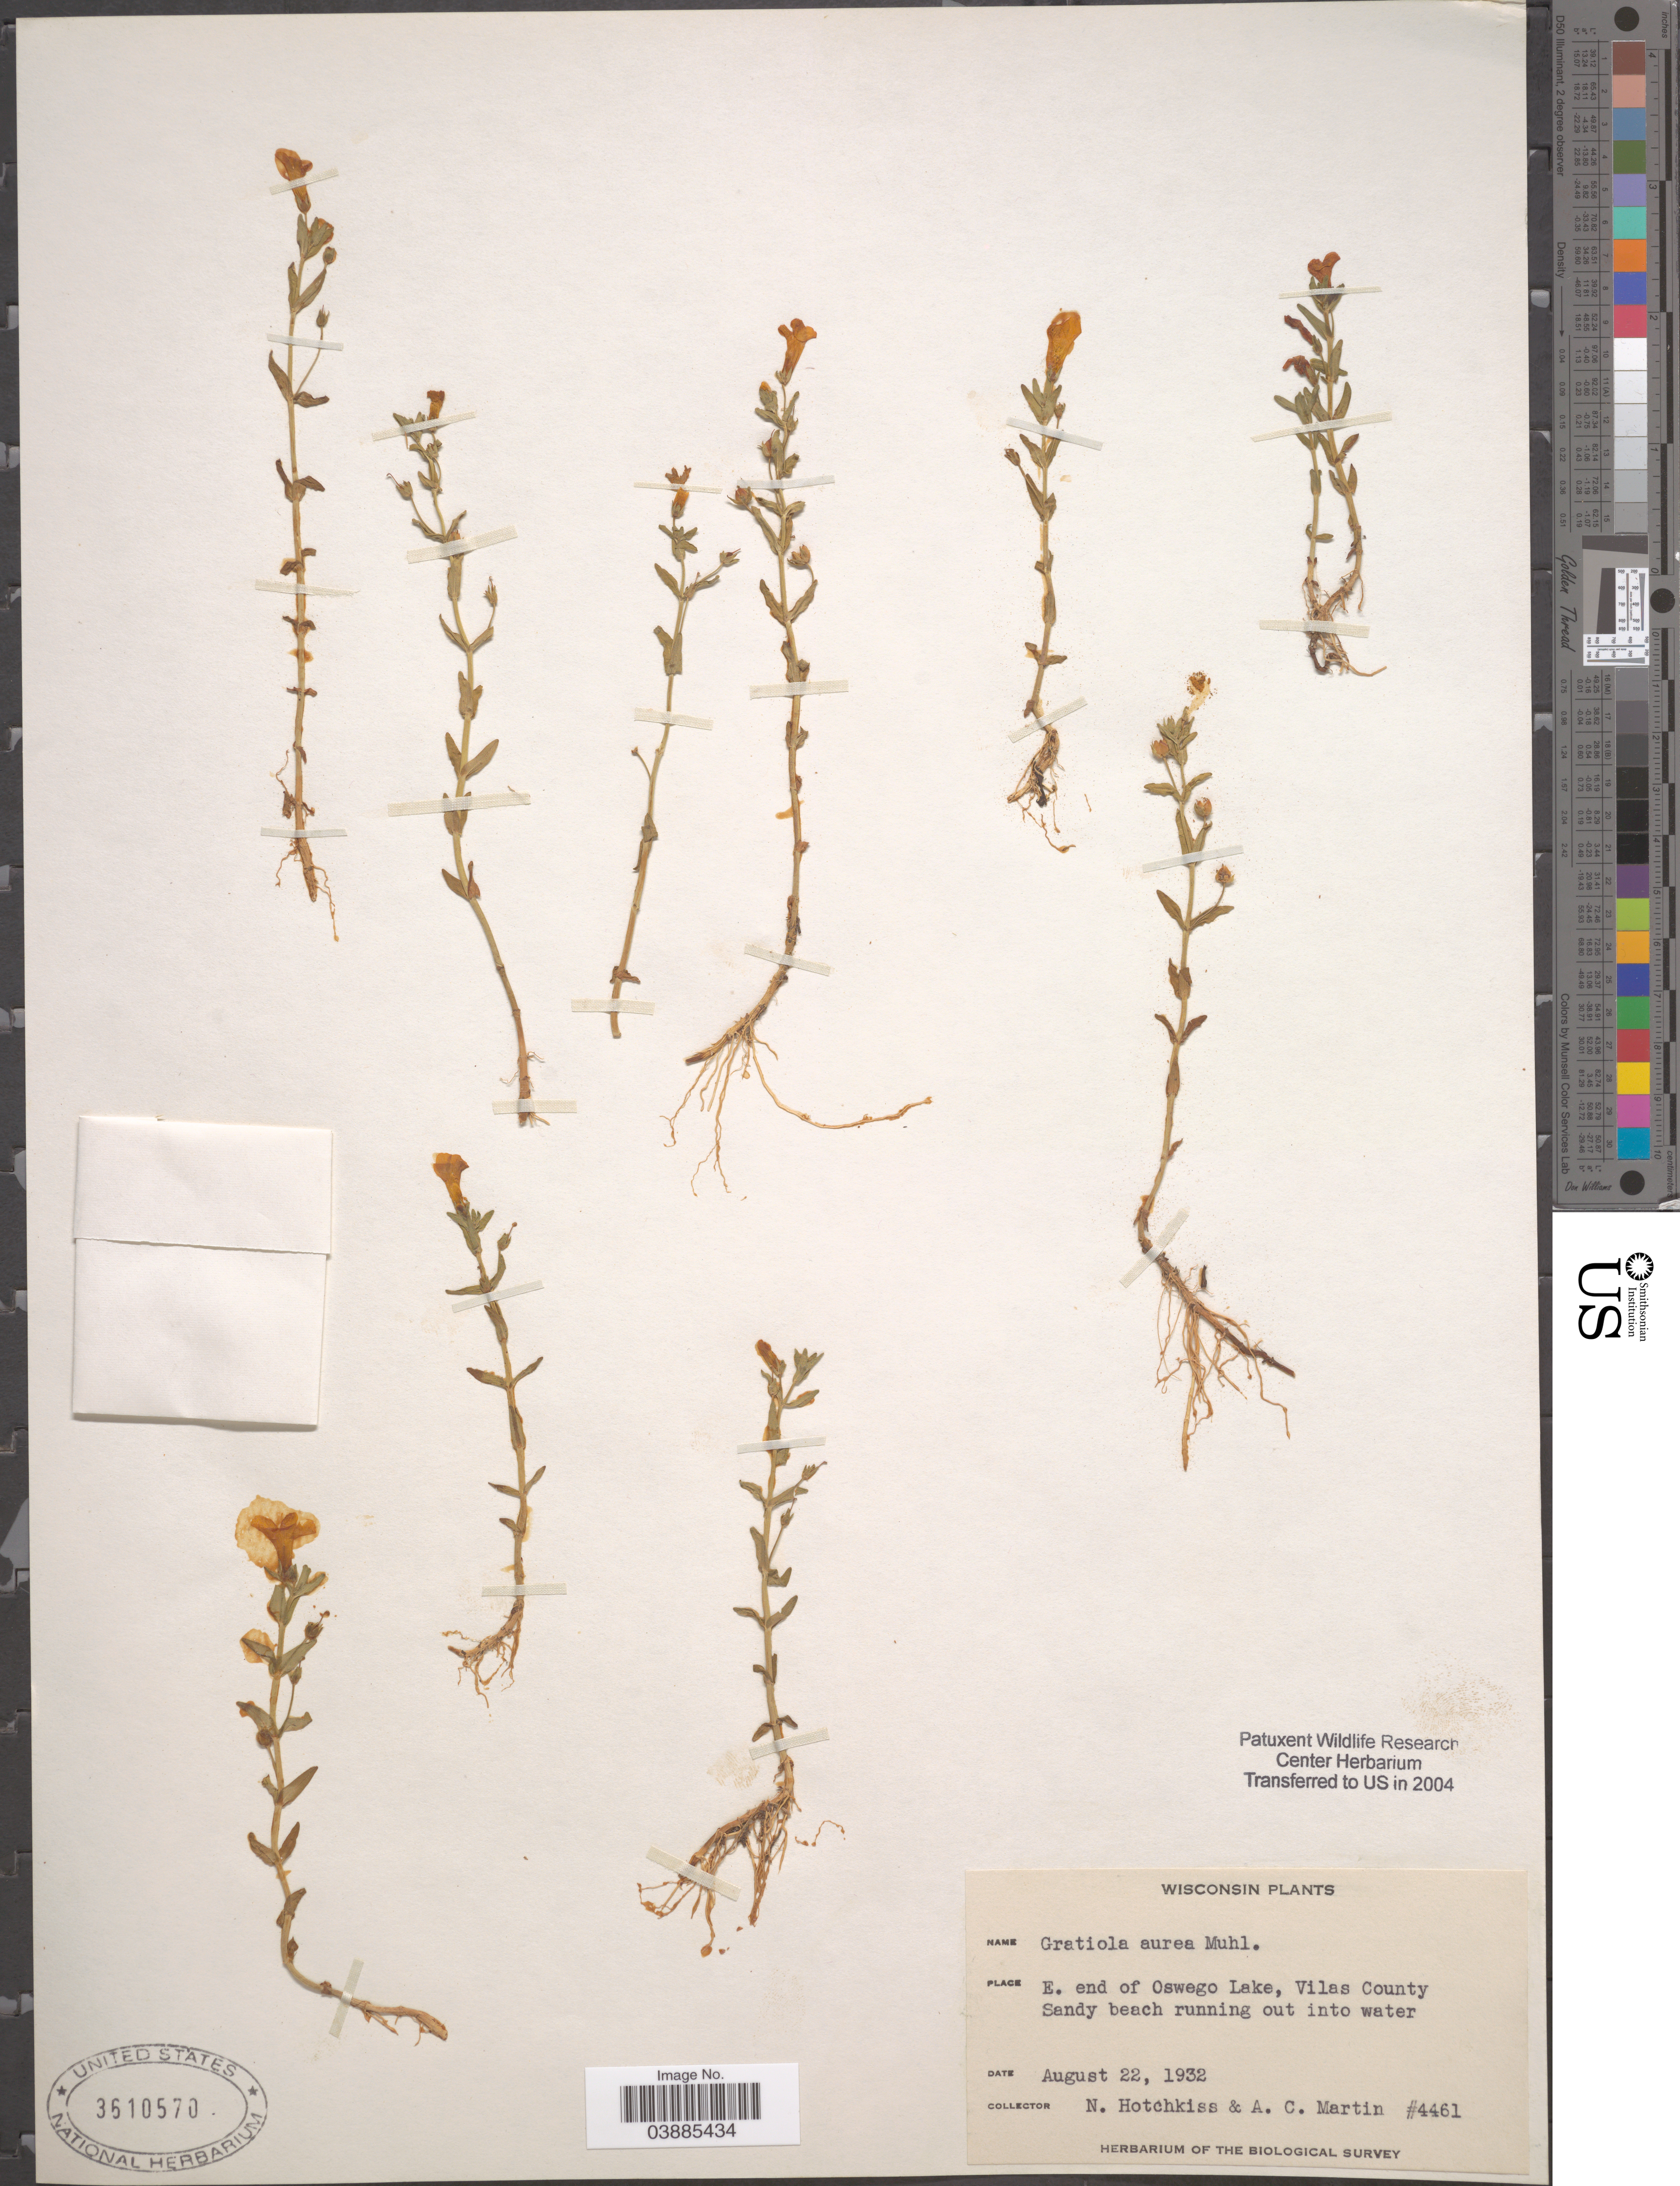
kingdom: Plantae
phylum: Tracheophyta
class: Magnoliopsida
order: Lamiales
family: Plantaginaceae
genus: Gratiola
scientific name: Gratiola aurea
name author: Pursh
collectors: N. Hotchkiss & A. C. Martin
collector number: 4461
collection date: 1932-08-22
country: United States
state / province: Wisconsin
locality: E. end of Oswego Lake, Vilas County.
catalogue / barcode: US 3610570